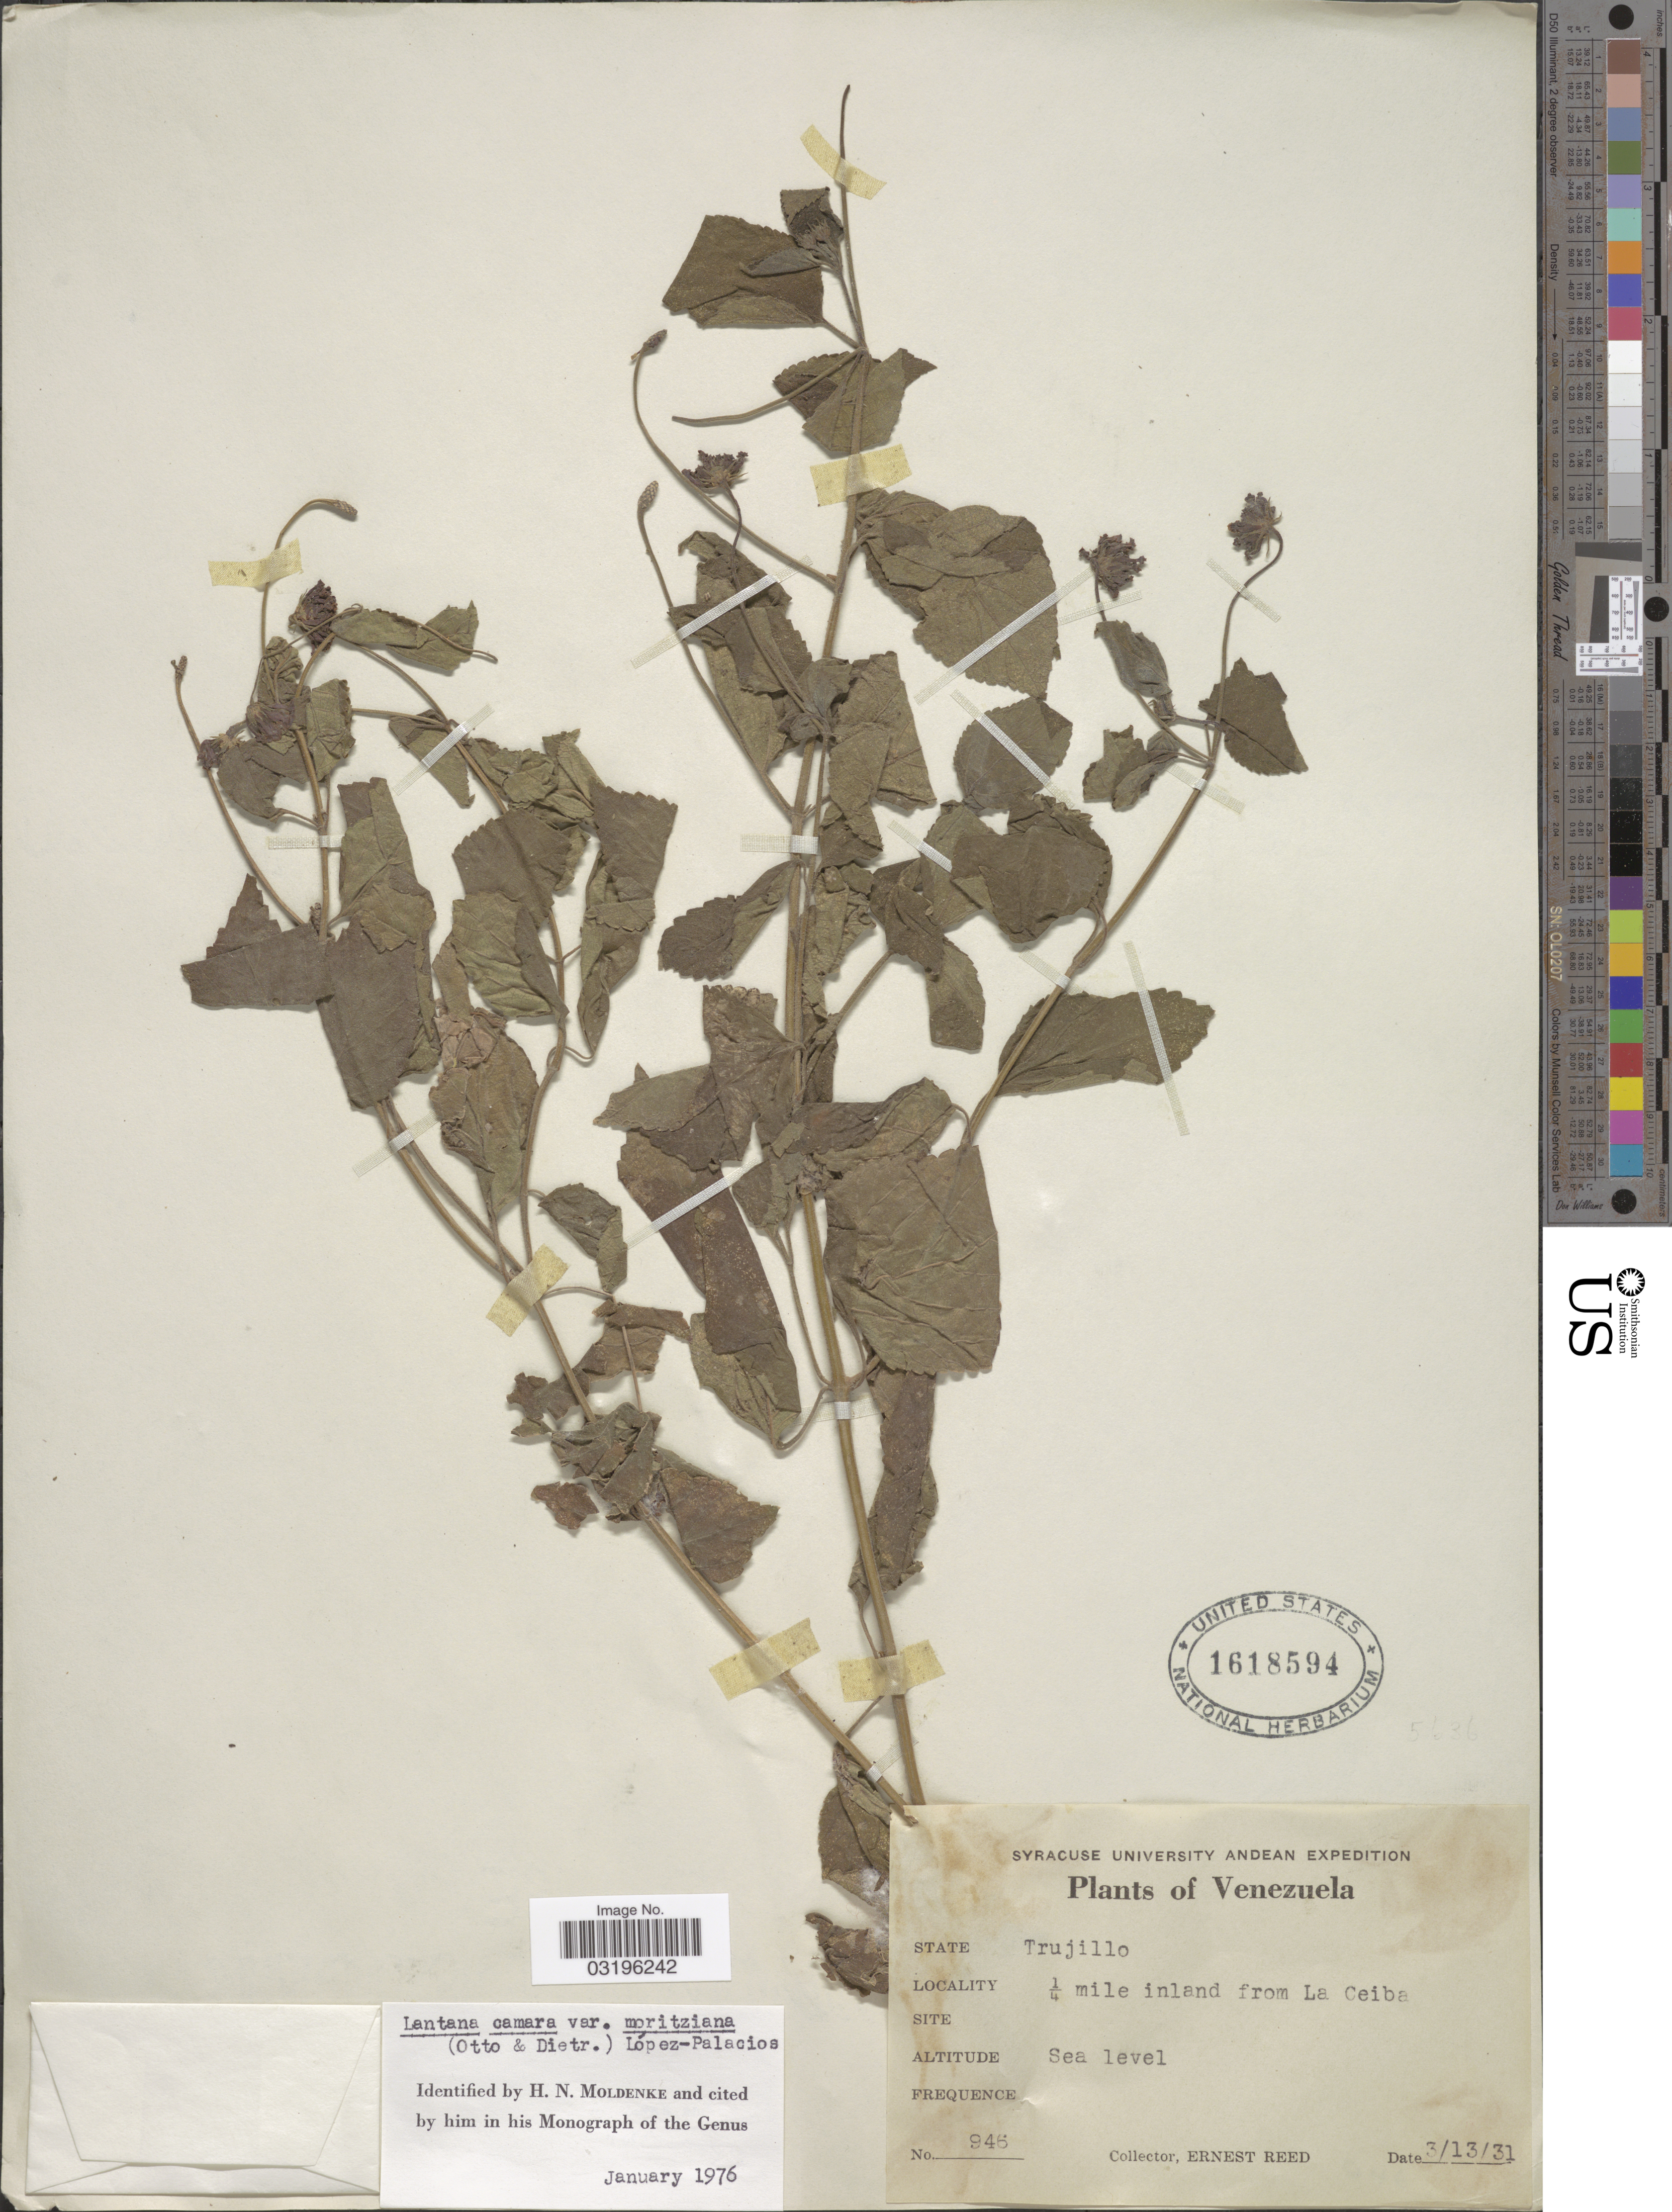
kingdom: Plantae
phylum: Tracheophyta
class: Magnoliopsida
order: Lamiales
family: Verbenaceae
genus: Lantana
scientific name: Lantana camara var. moritziana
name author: (Otto & A. Dietr.) López-Pal.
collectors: E. Reed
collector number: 946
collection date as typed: Transcribed d/m/y: 13/3/31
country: Venezuela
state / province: Trujillo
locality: ¼ mile inland from La Ceiba.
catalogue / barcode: US 1618594